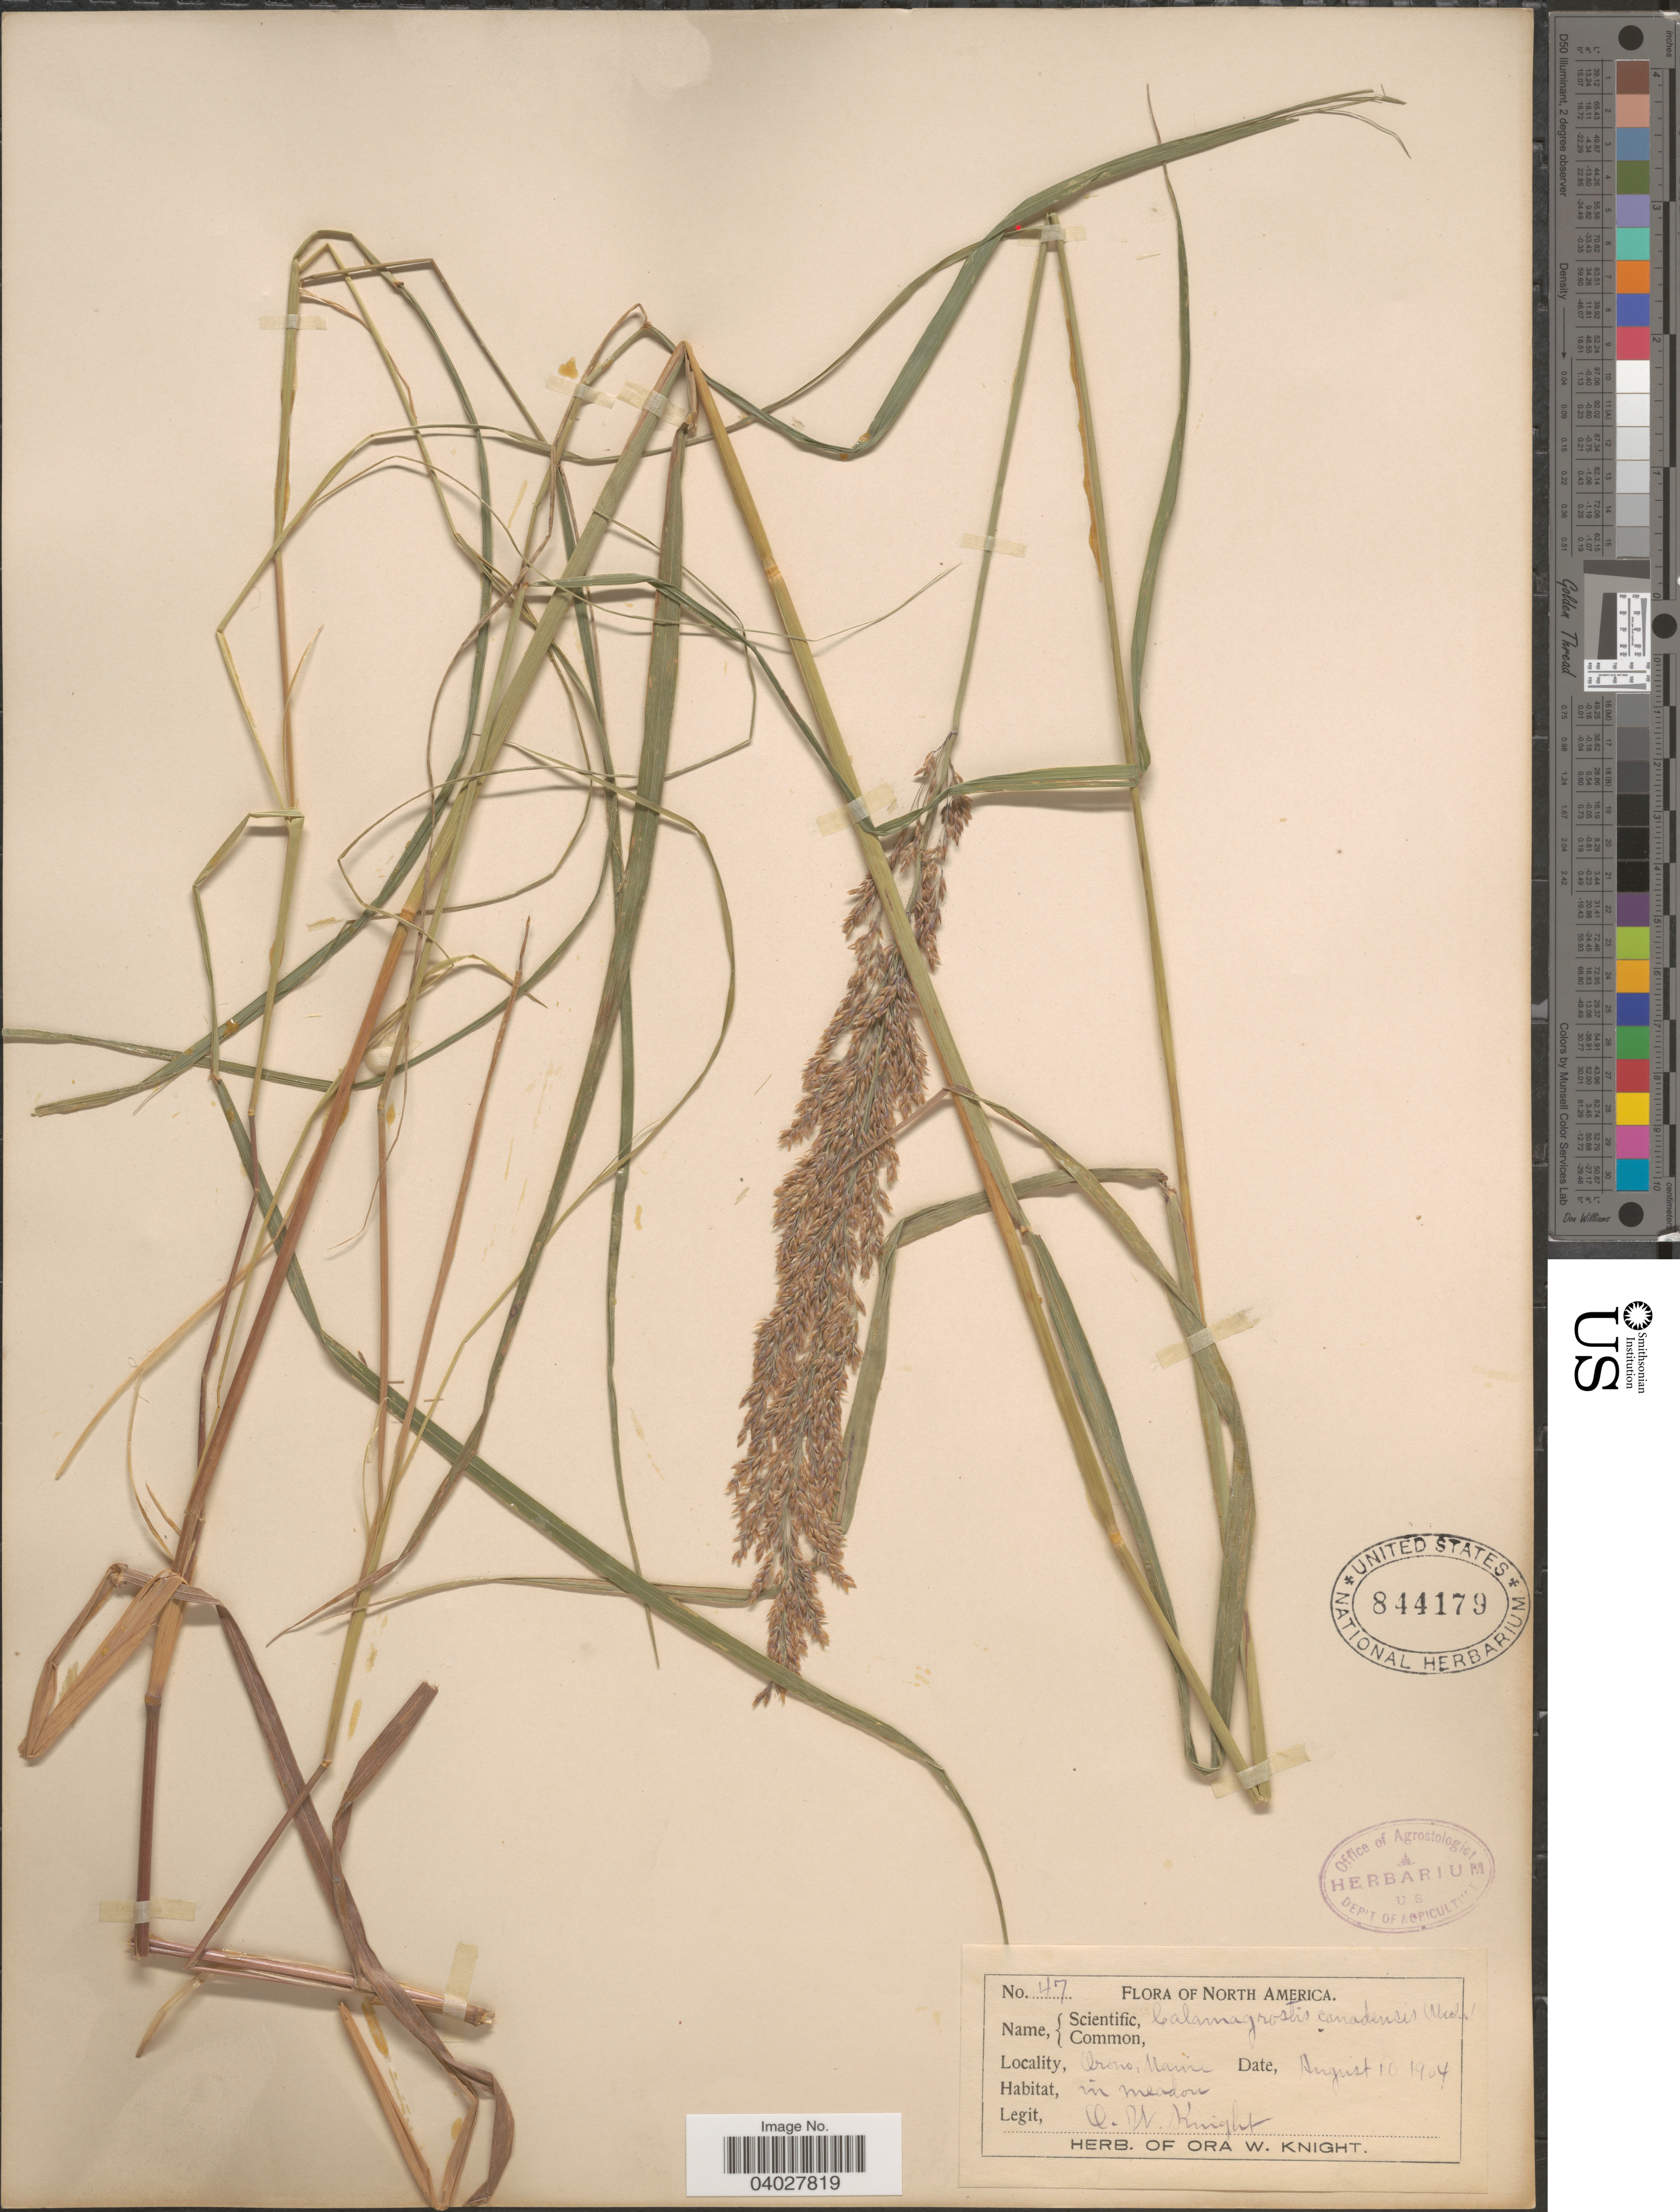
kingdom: Plantae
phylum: Tracheophyta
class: Liliopsida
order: Poales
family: Poaceae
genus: Calamagrostis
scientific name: Calamagrostis canadensis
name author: (Michx.) P. Beauv.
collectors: O. Knight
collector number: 47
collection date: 1904-08-10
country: United States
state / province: Maine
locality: Orono, in meadow.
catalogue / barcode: US 844179